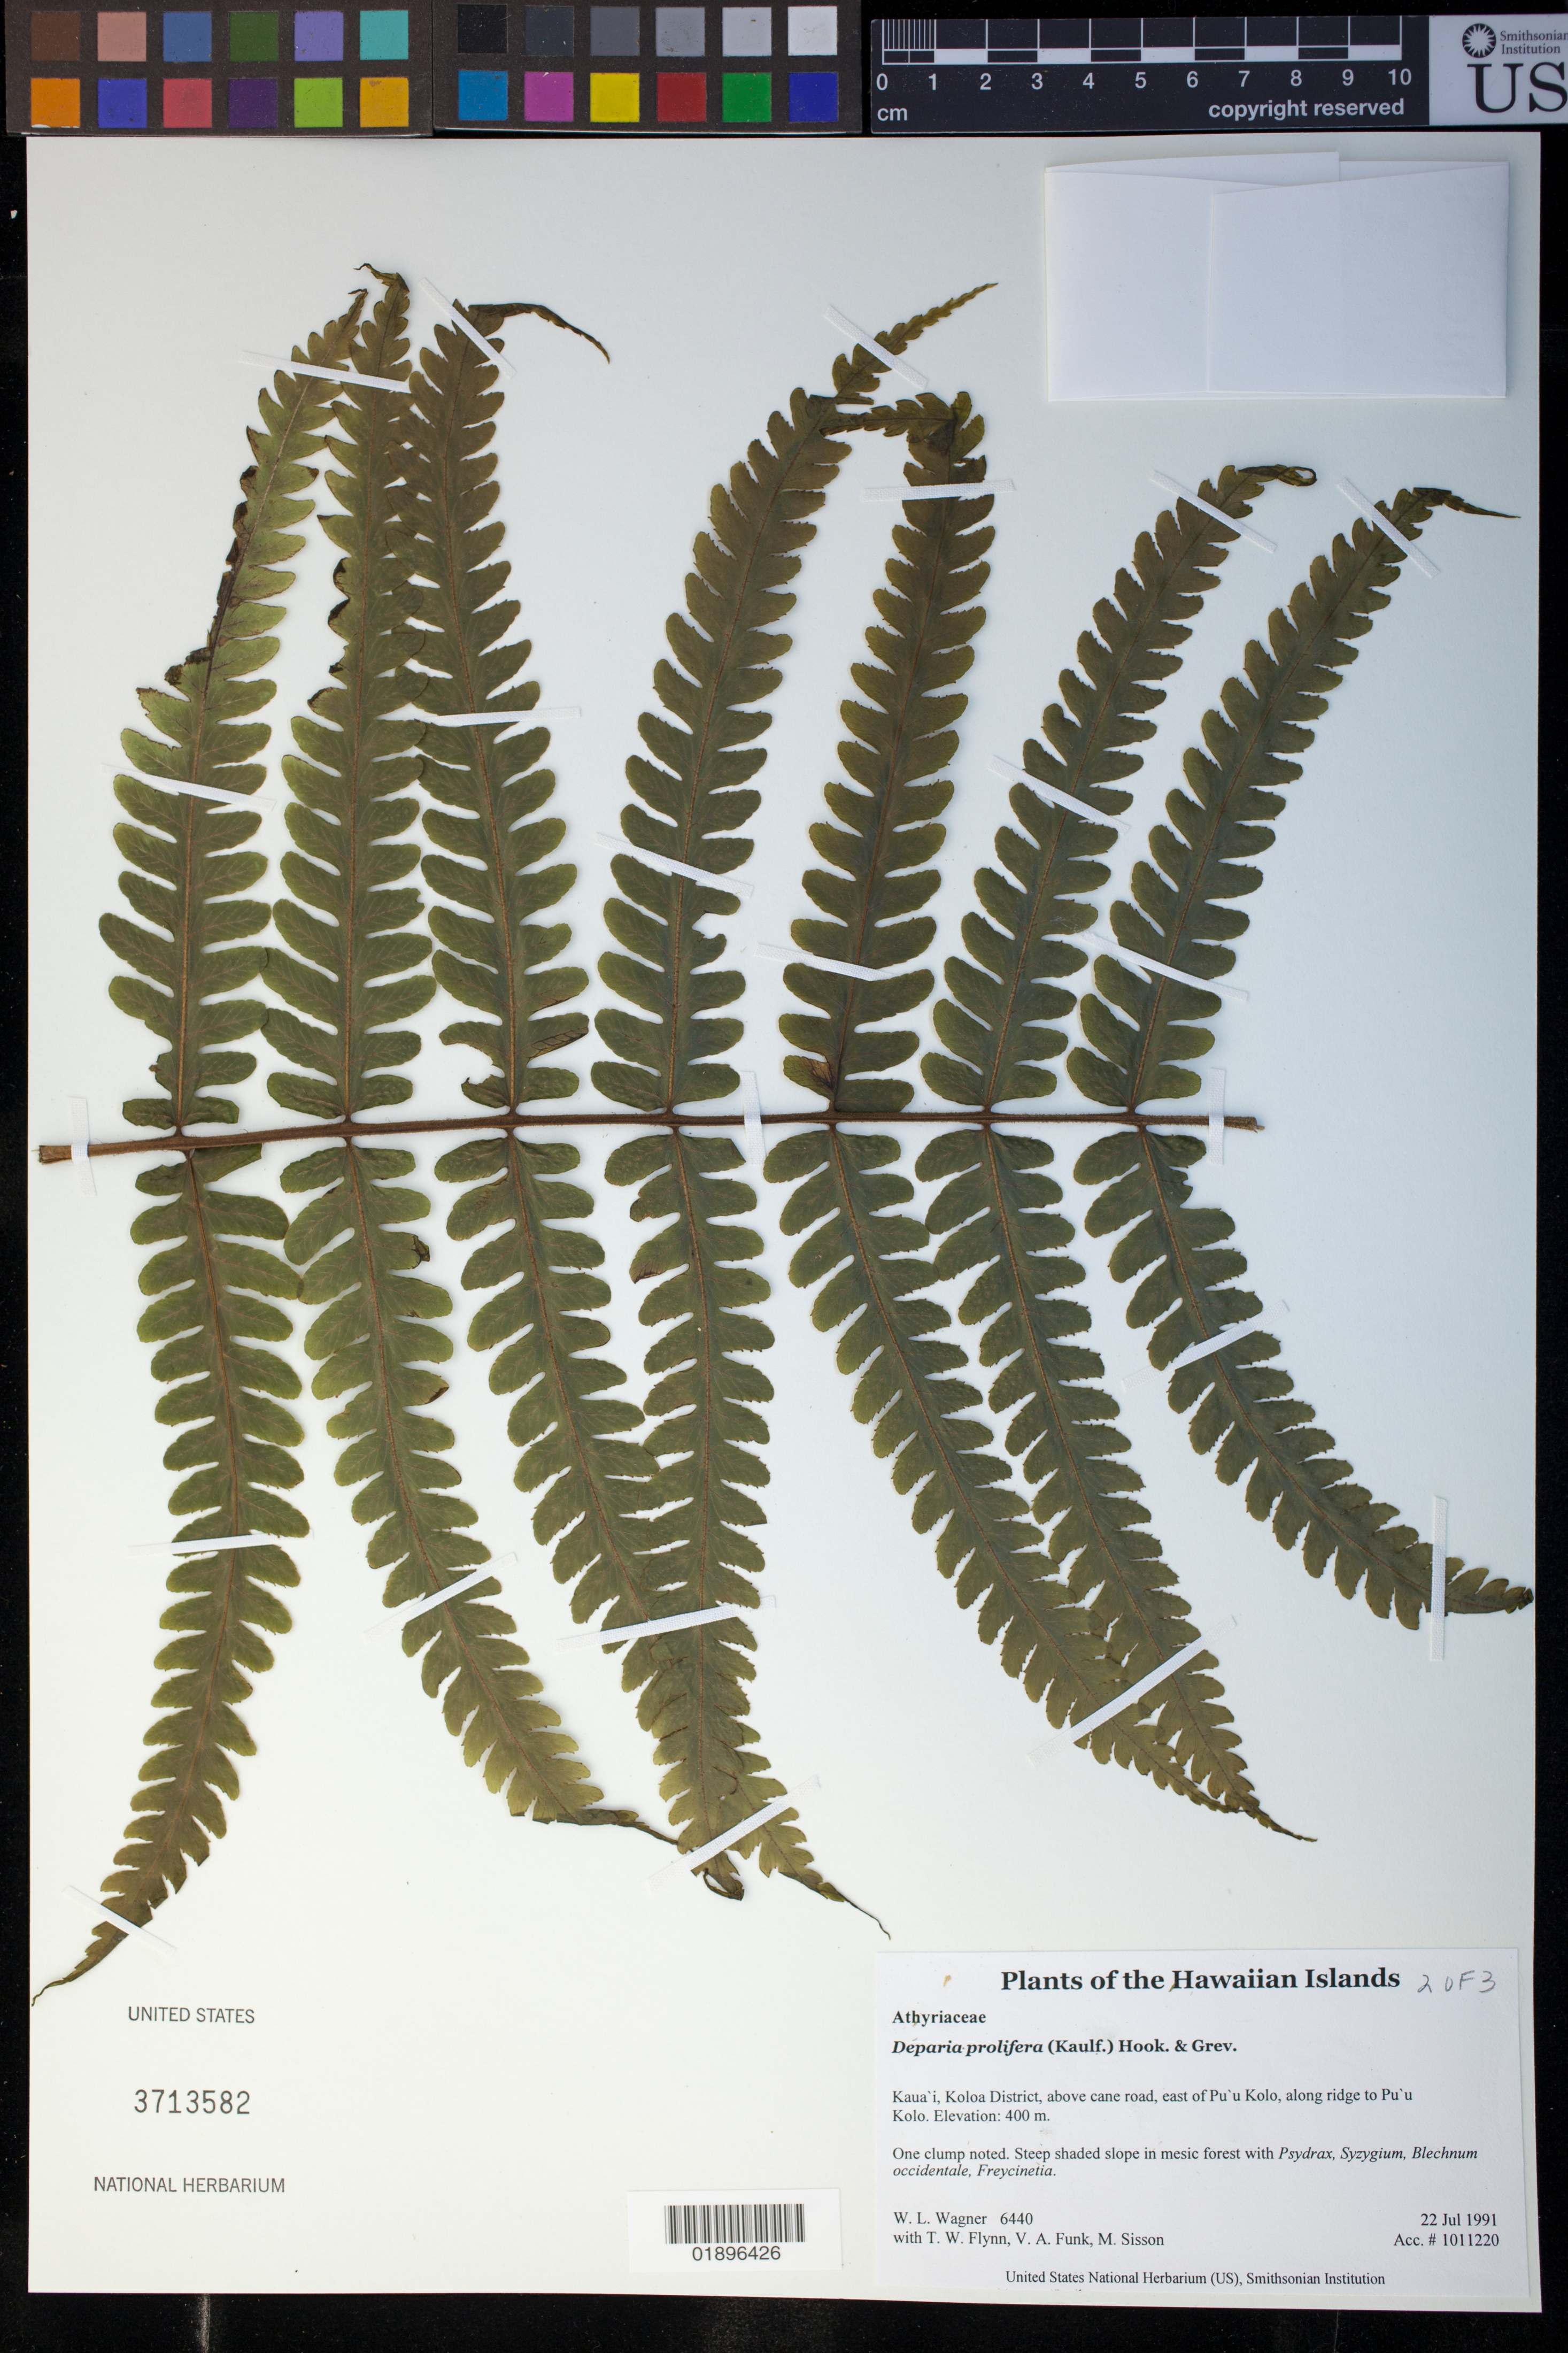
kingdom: Plantae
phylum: Tracheophyta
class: Polypodiopsida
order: Polypodiales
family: Athyriaceae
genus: Deparia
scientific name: Deparia prolifera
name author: (Kaulf.) Hook. & Grev.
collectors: W. L. Wagner, T. W. Flynn, V. Funk & M. Sisson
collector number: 6440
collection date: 1991-07-22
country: United States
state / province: Hawaii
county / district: Kauai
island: Kaua'i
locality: Koloa District, above cane road, east of Pu'u Kolo, along ridge to Pu'u Kolo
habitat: Steep shaded slope in mesic forest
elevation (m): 400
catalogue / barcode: US 3713582